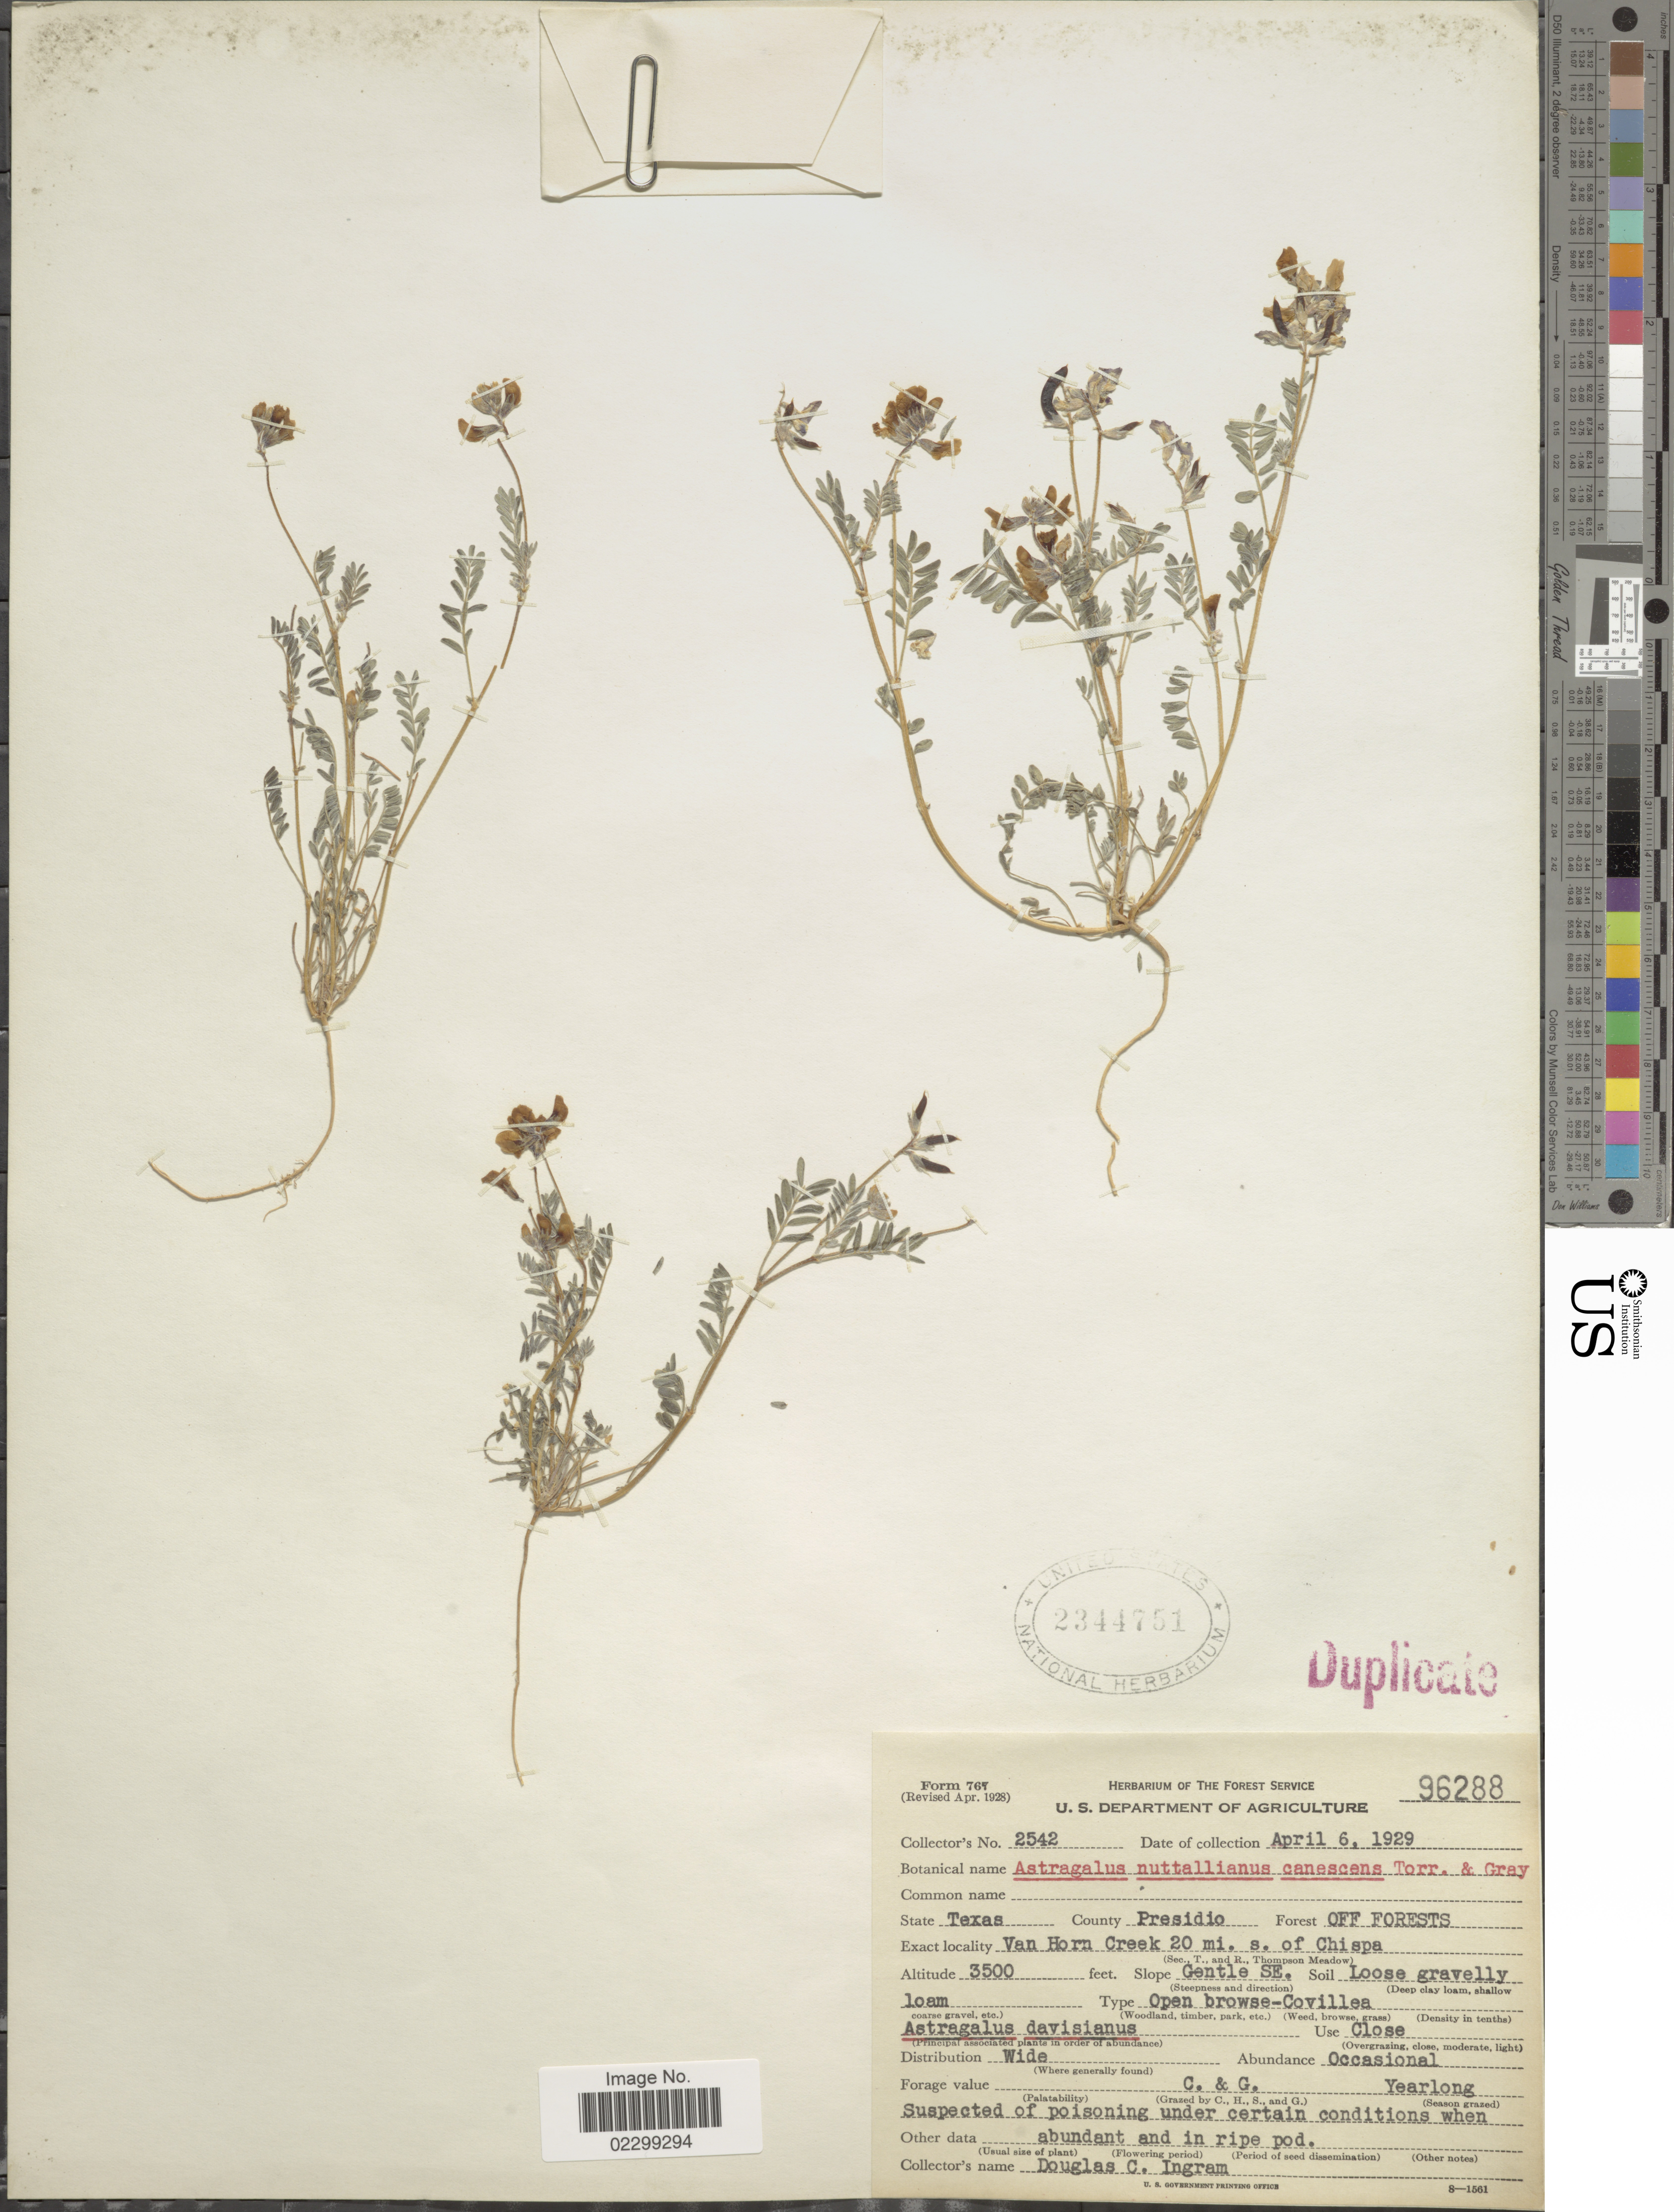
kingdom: Plantae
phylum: Tracheophyta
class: Magnoliopsida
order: Fabales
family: Fabaceae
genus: Astragalus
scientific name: Astragalus austrinus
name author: (Small) O.E. Schulz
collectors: D. C. Ingram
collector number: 2542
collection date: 1929-04-06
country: United States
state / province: Texas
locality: County Presidio, Forest Off Forests, Van Horn Creek, 20 mi. s. of Chispa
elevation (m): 1067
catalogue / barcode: US 2344751